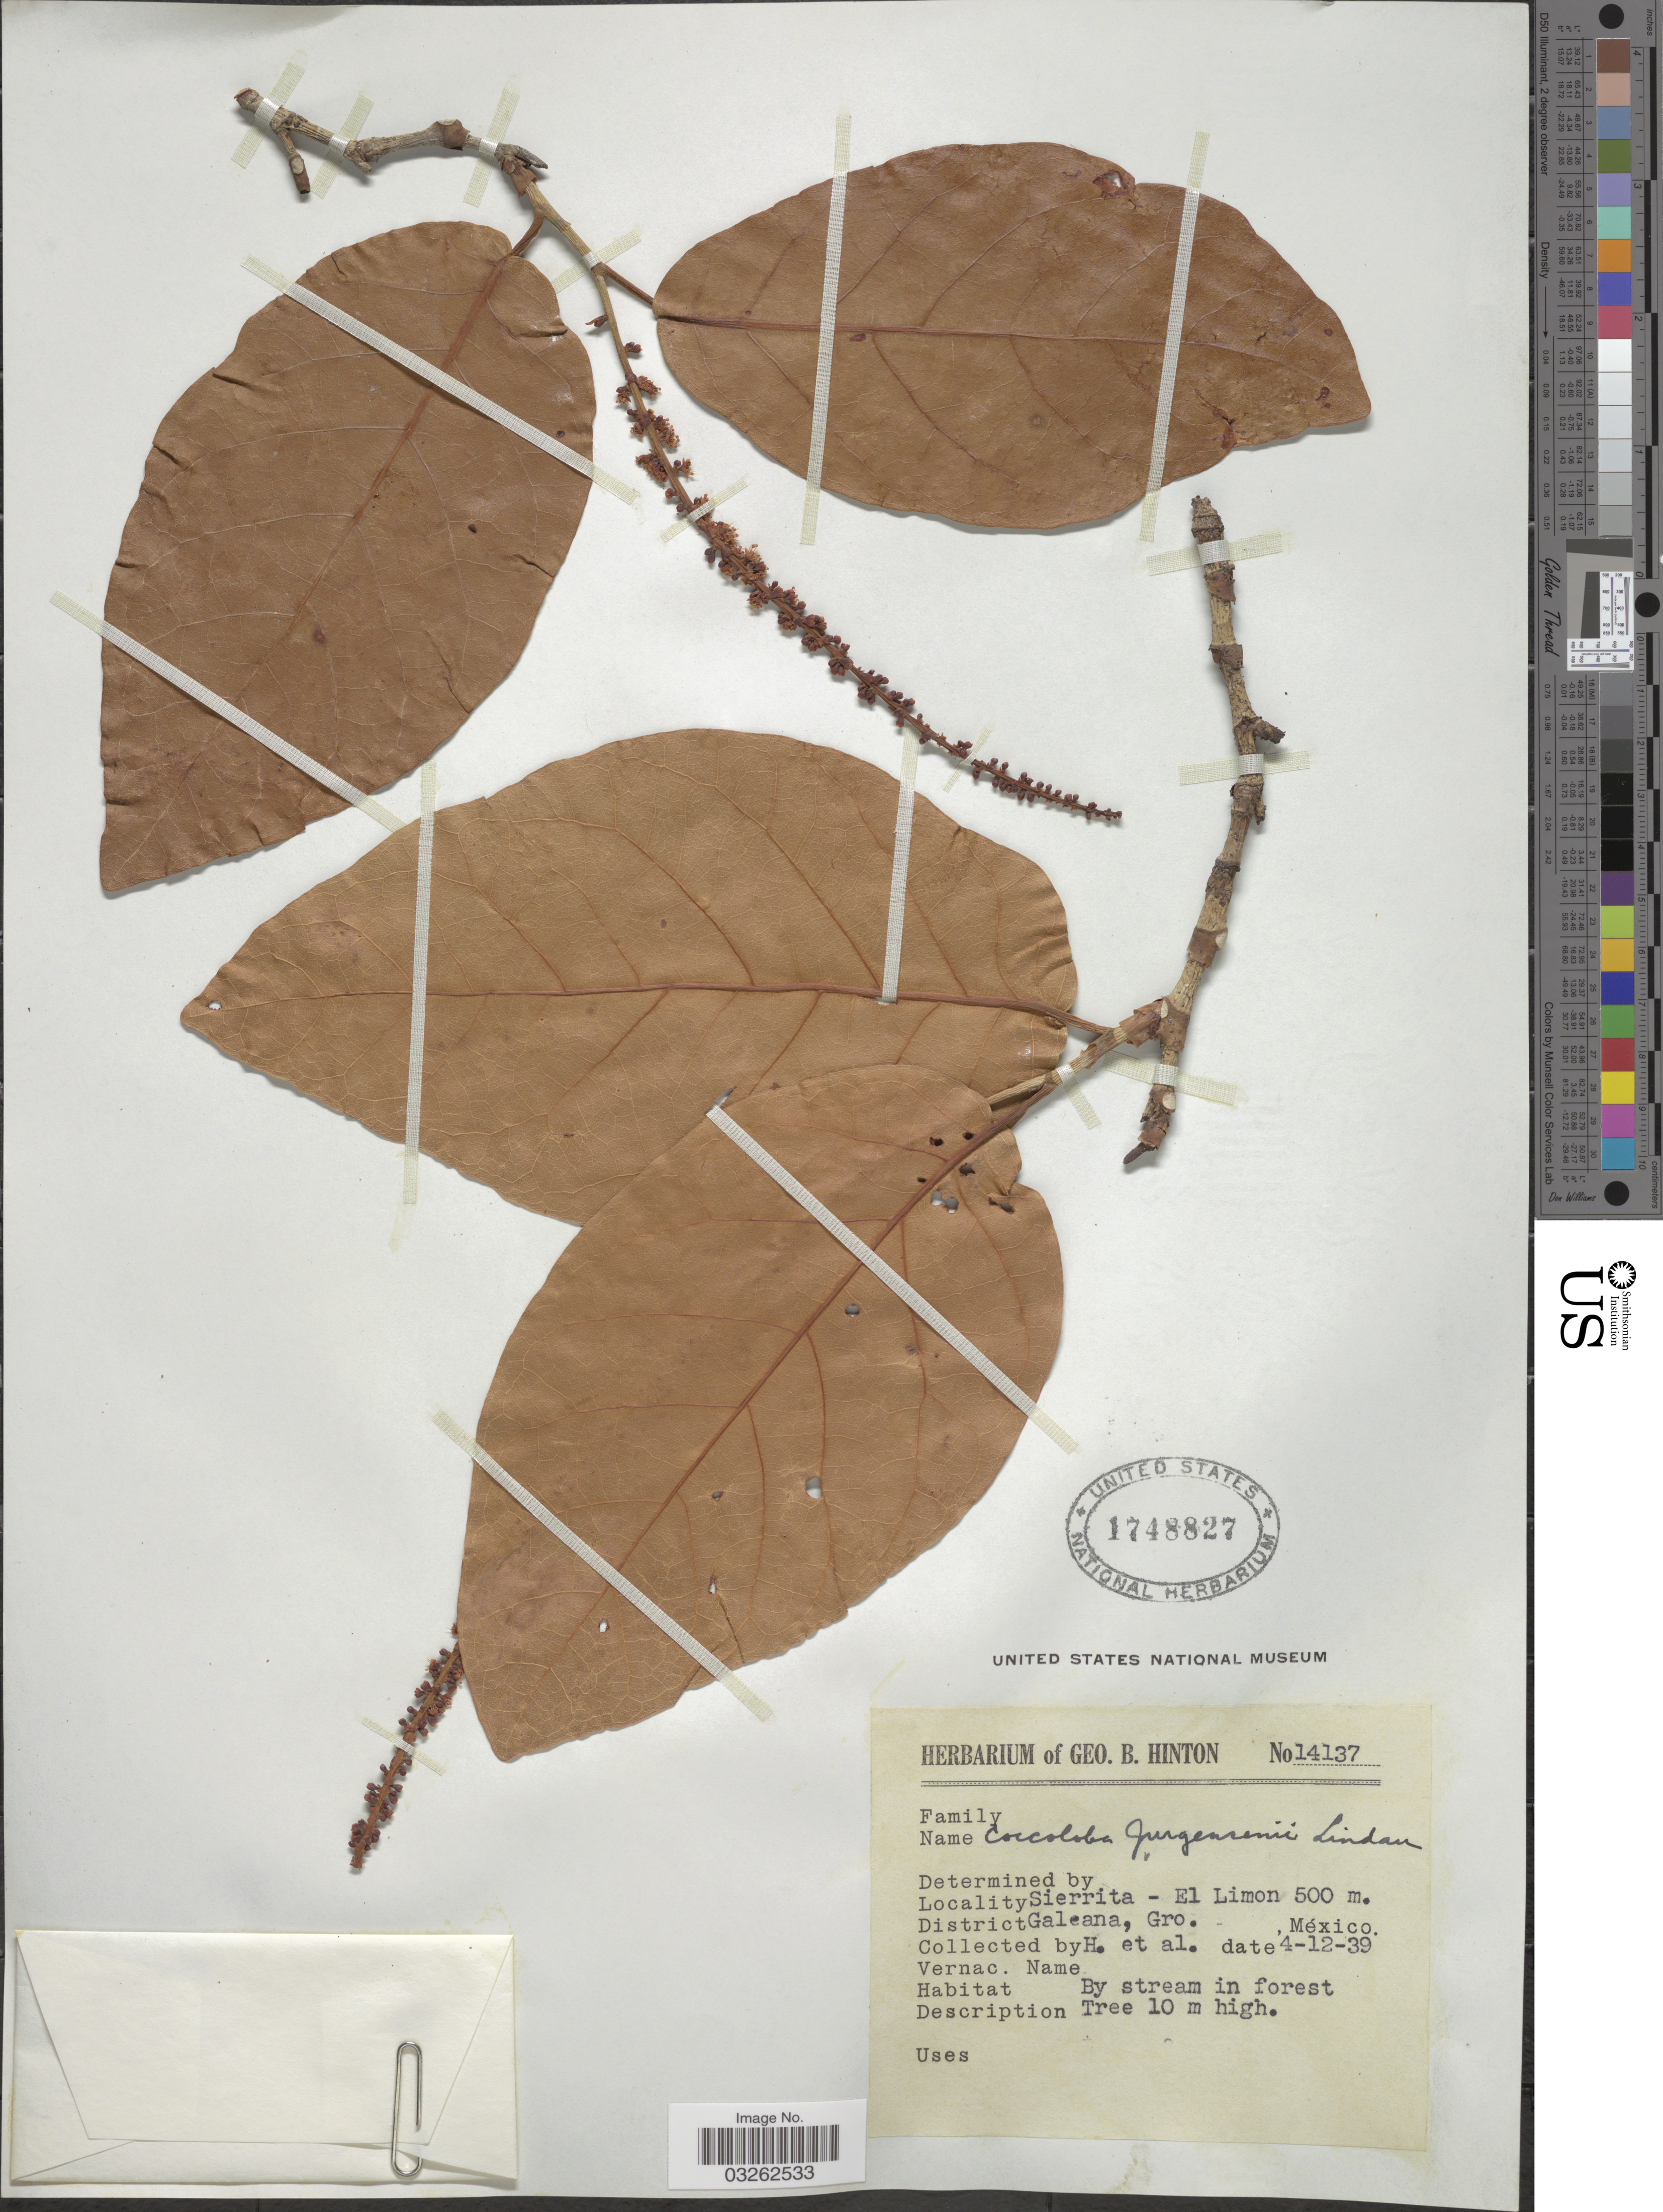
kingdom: Plantae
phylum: Tracheophyta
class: Magnoliopsida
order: Caryophyllales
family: Polygonaceae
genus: Coccoloba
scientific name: Coccoloba barbadensis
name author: Jacq.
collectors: G. B. Hinton & et al.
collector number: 14137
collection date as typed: Transcribed d/m/y: 4/12/39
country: Mexico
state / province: Guerrero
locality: Sierrita - El Limon. District Galeana.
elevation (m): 500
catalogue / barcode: US 1748827